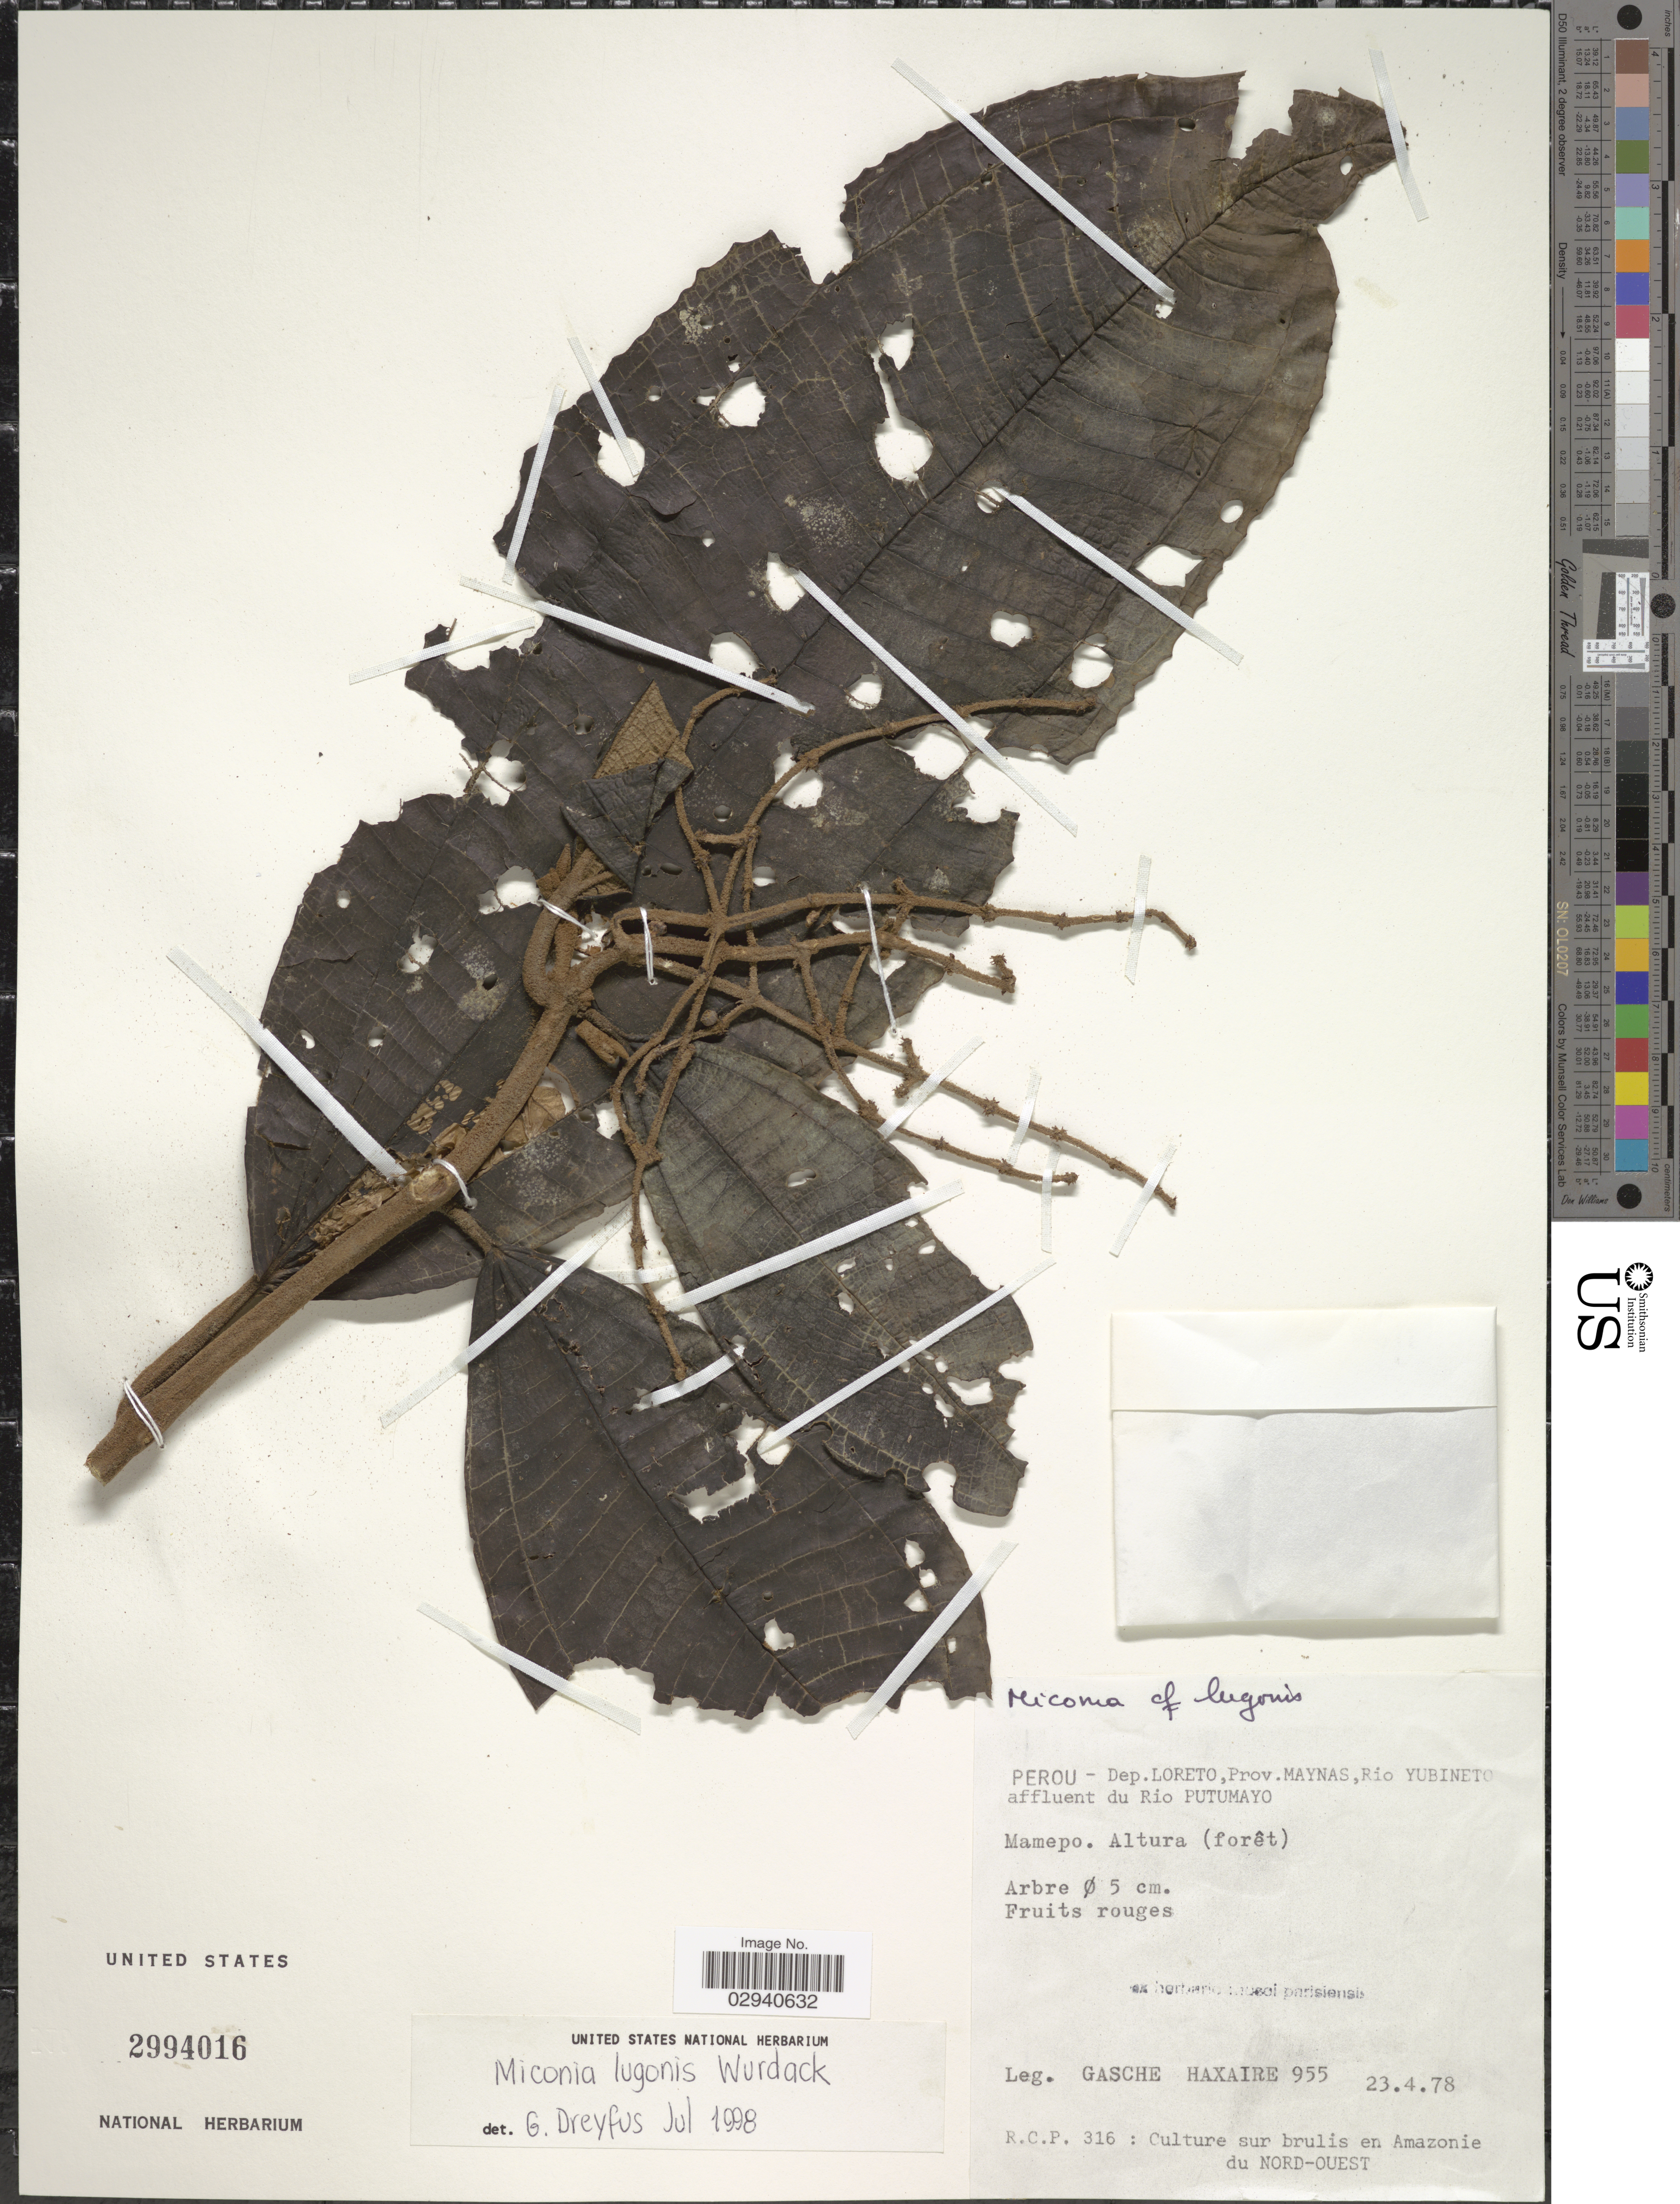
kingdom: Plantae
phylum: Tracheophyta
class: Magnoliopsida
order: Myrtales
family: Melastomataceae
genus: Miconia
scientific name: Miconia lugonis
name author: Wurdack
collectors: G. Haxaire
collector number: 955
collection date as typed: Transcribed d/m/y: 23/4/78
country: Peru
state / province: Loreto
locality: Dep. Loreto, Prov. Maynas, Rio Yubineto affluent du Rio Putumayo.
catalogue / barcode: US 2994016